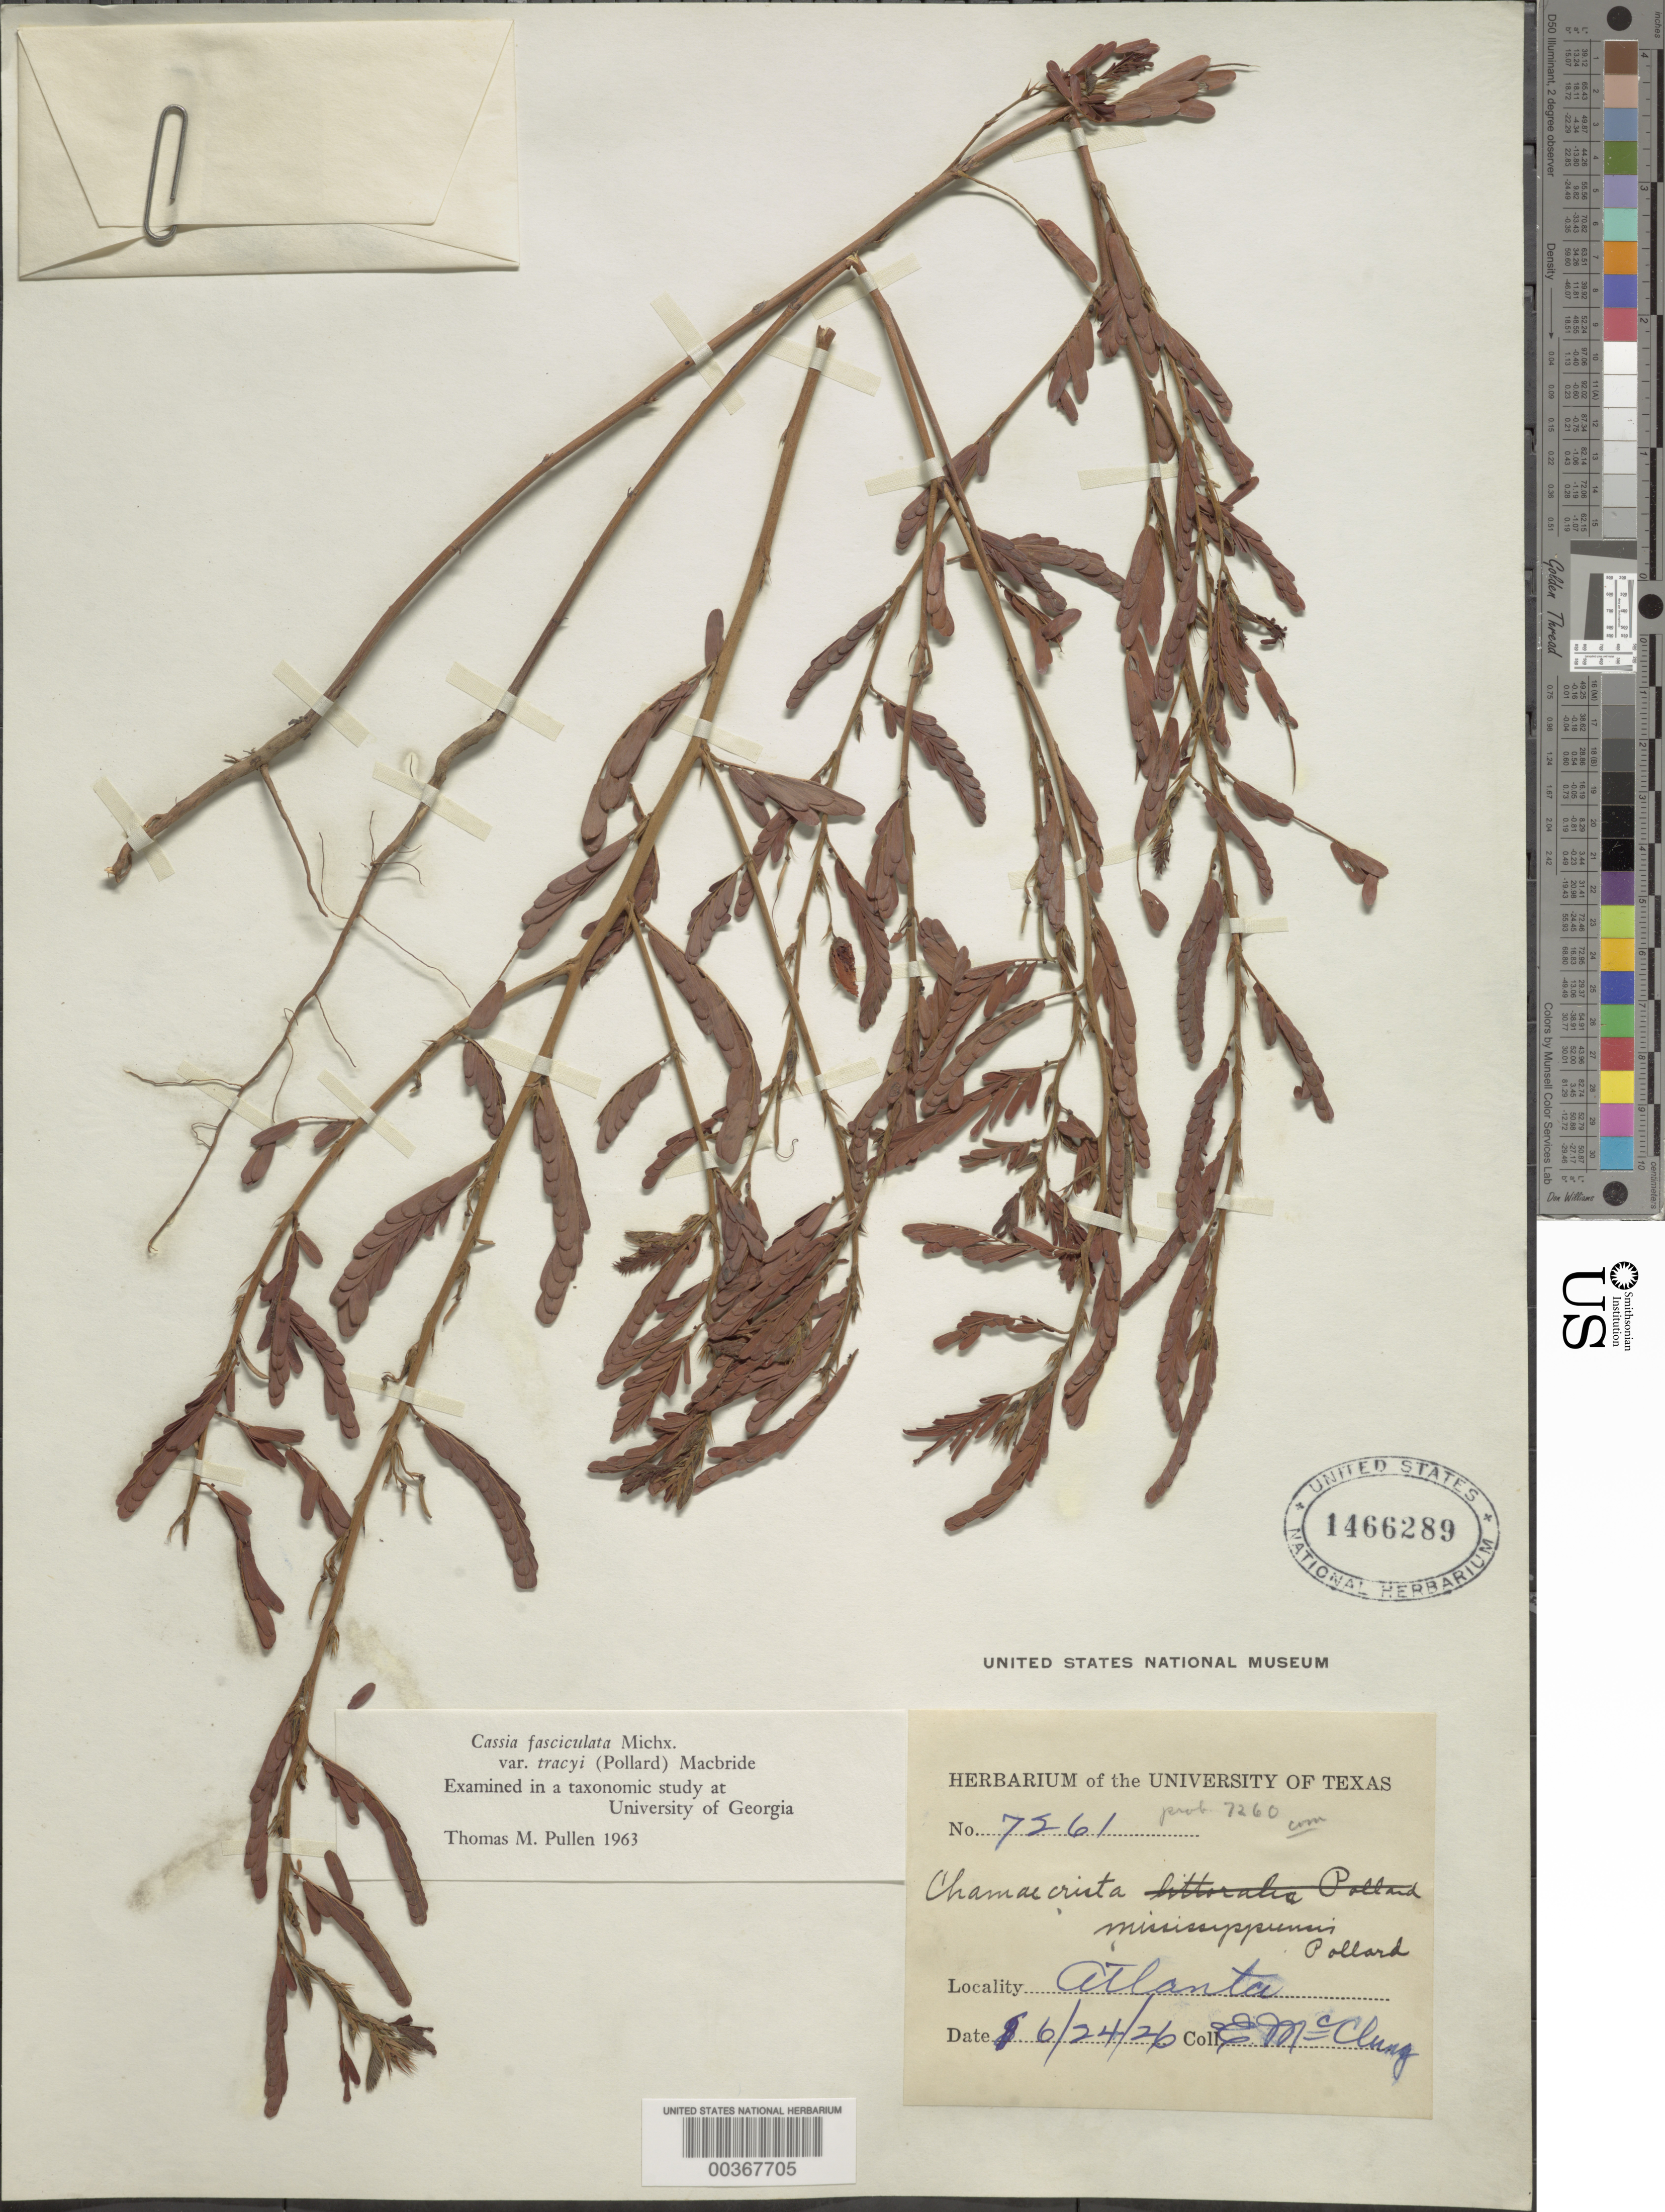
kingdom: Plantae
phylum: Tracheophyta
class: Magnoliopsida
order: Fabales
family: Fabaceae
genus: Chamaecrista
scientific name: Chamaecrista fasciculata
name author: (Michx.) Greene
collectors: E. Mcclung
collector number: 7261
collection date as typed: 24 Jun 1926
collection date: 1926-06-24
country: United States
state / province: Georgia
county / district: Fulton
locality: Atlanta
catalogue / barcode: US 1466289